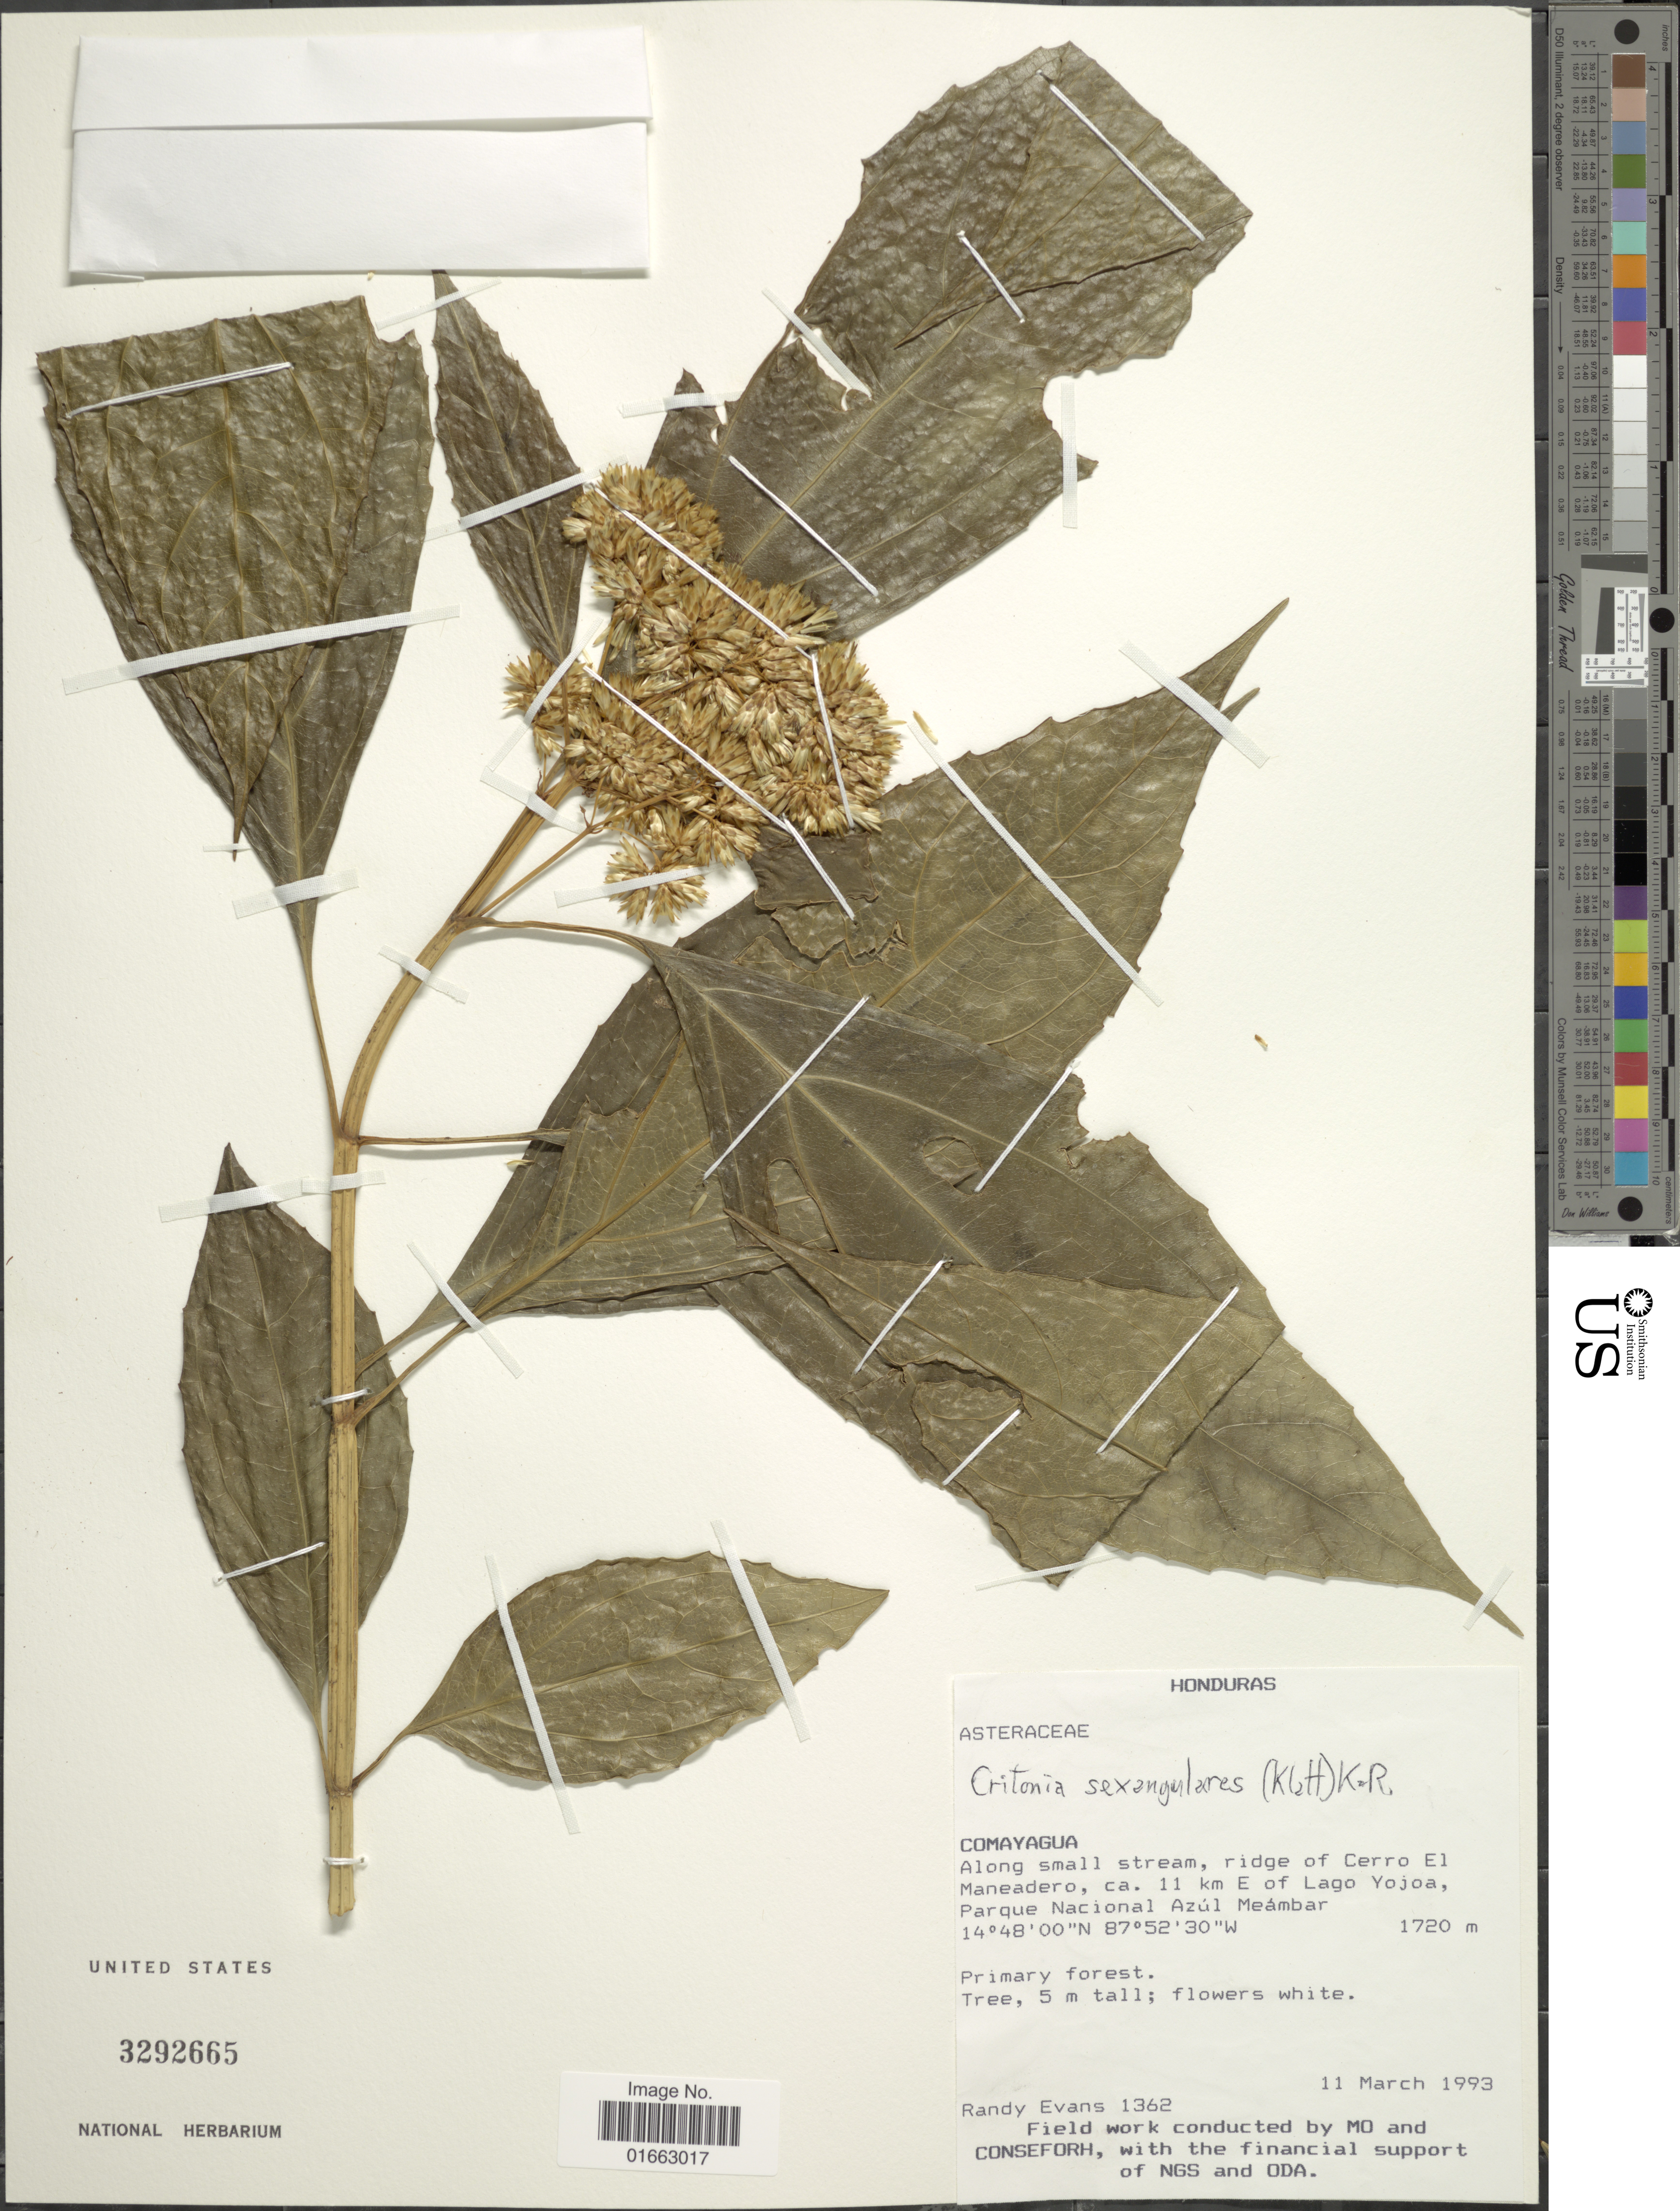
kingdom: Plantae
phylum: Tracheophyta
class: Magnoliopsida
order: Asterales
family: Asteraceae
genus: Critonia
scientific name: Critonia sexangularis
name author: (Klatt) R.M. King & H. Rob.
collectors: R. Evans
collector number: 1362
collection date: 1993-03-11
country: Honduras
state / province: Comayagua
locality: Along small stream, ridge of Cerro El Maneadero, ca. 11 km E of Lago Yojoa, Parque Nacioanl, Azúl Meámbar, Primary forest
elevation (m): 1720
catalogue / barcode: US 3292665